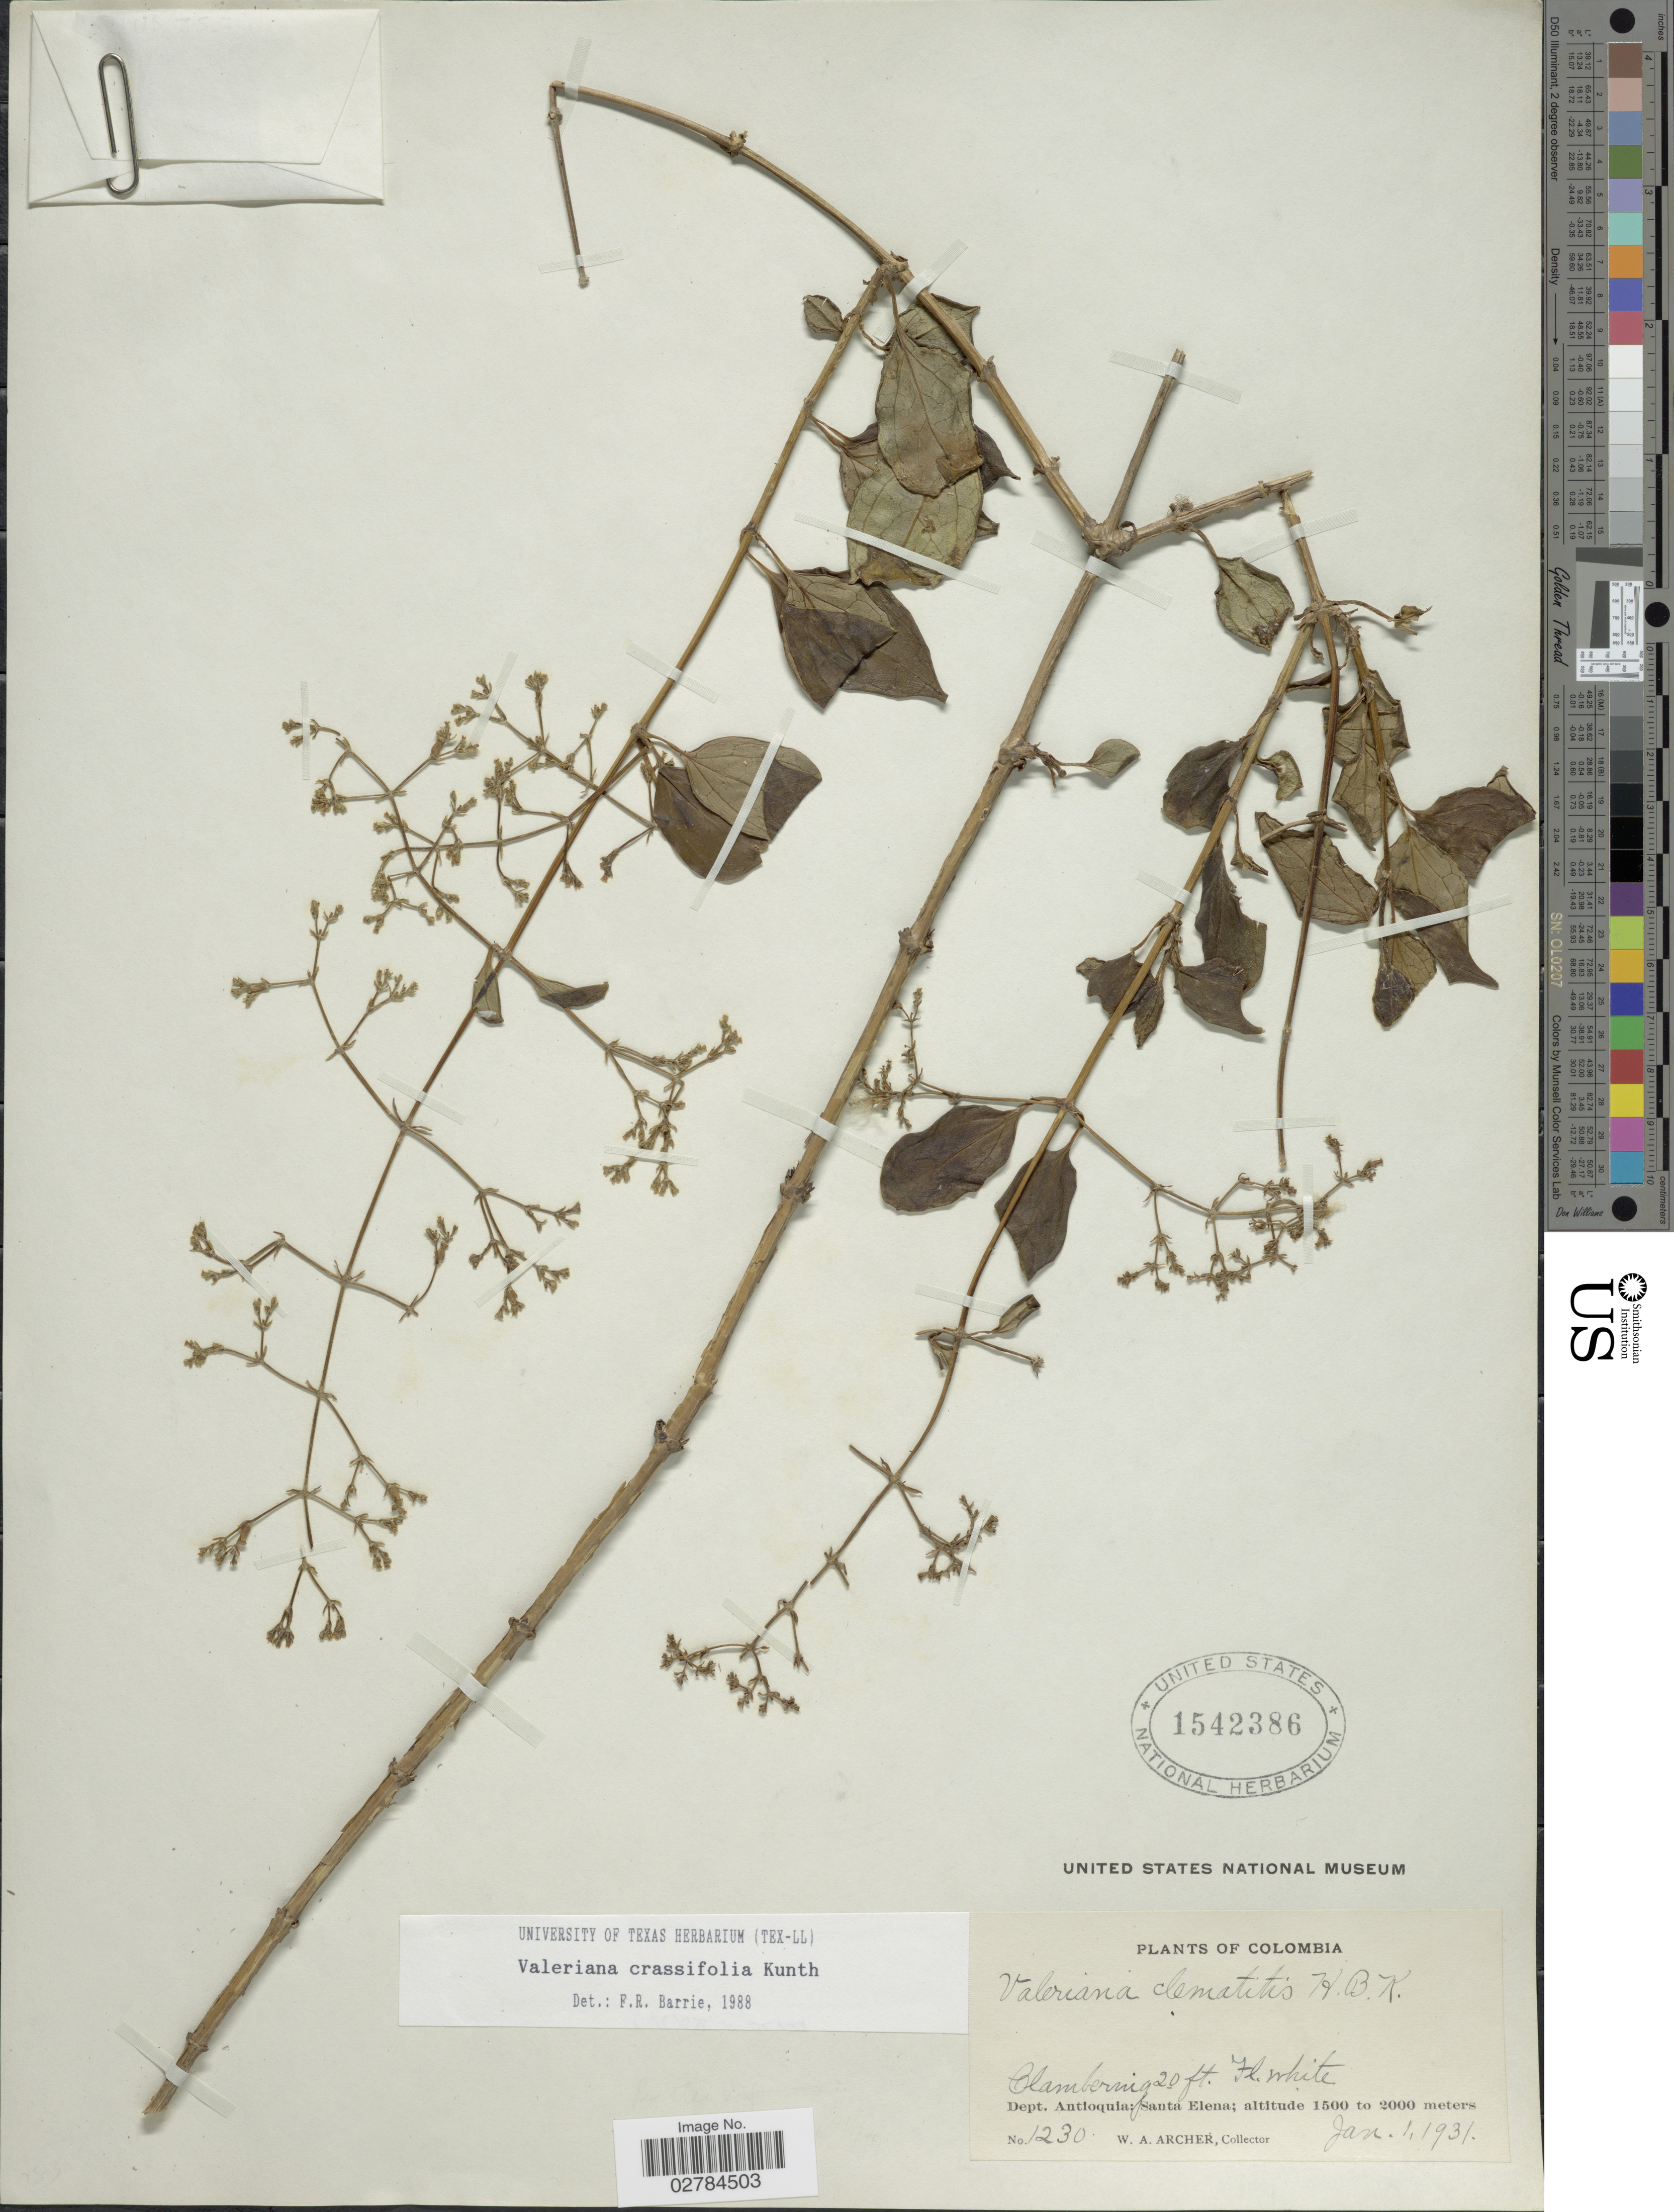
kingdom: Plantae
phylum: Tracheophyta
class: Magnoliopsida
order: Dipsacales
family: Caprifoliaceae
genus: Valeriana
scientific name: Valeriana crassifolia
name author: Kunth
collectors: W. A. Archer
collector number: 1230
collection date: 1931-01-01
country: Colombia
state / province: Antioquia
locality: Dept. Antioquia: Santa Elena.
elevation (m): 1500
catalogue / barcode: US 1542386